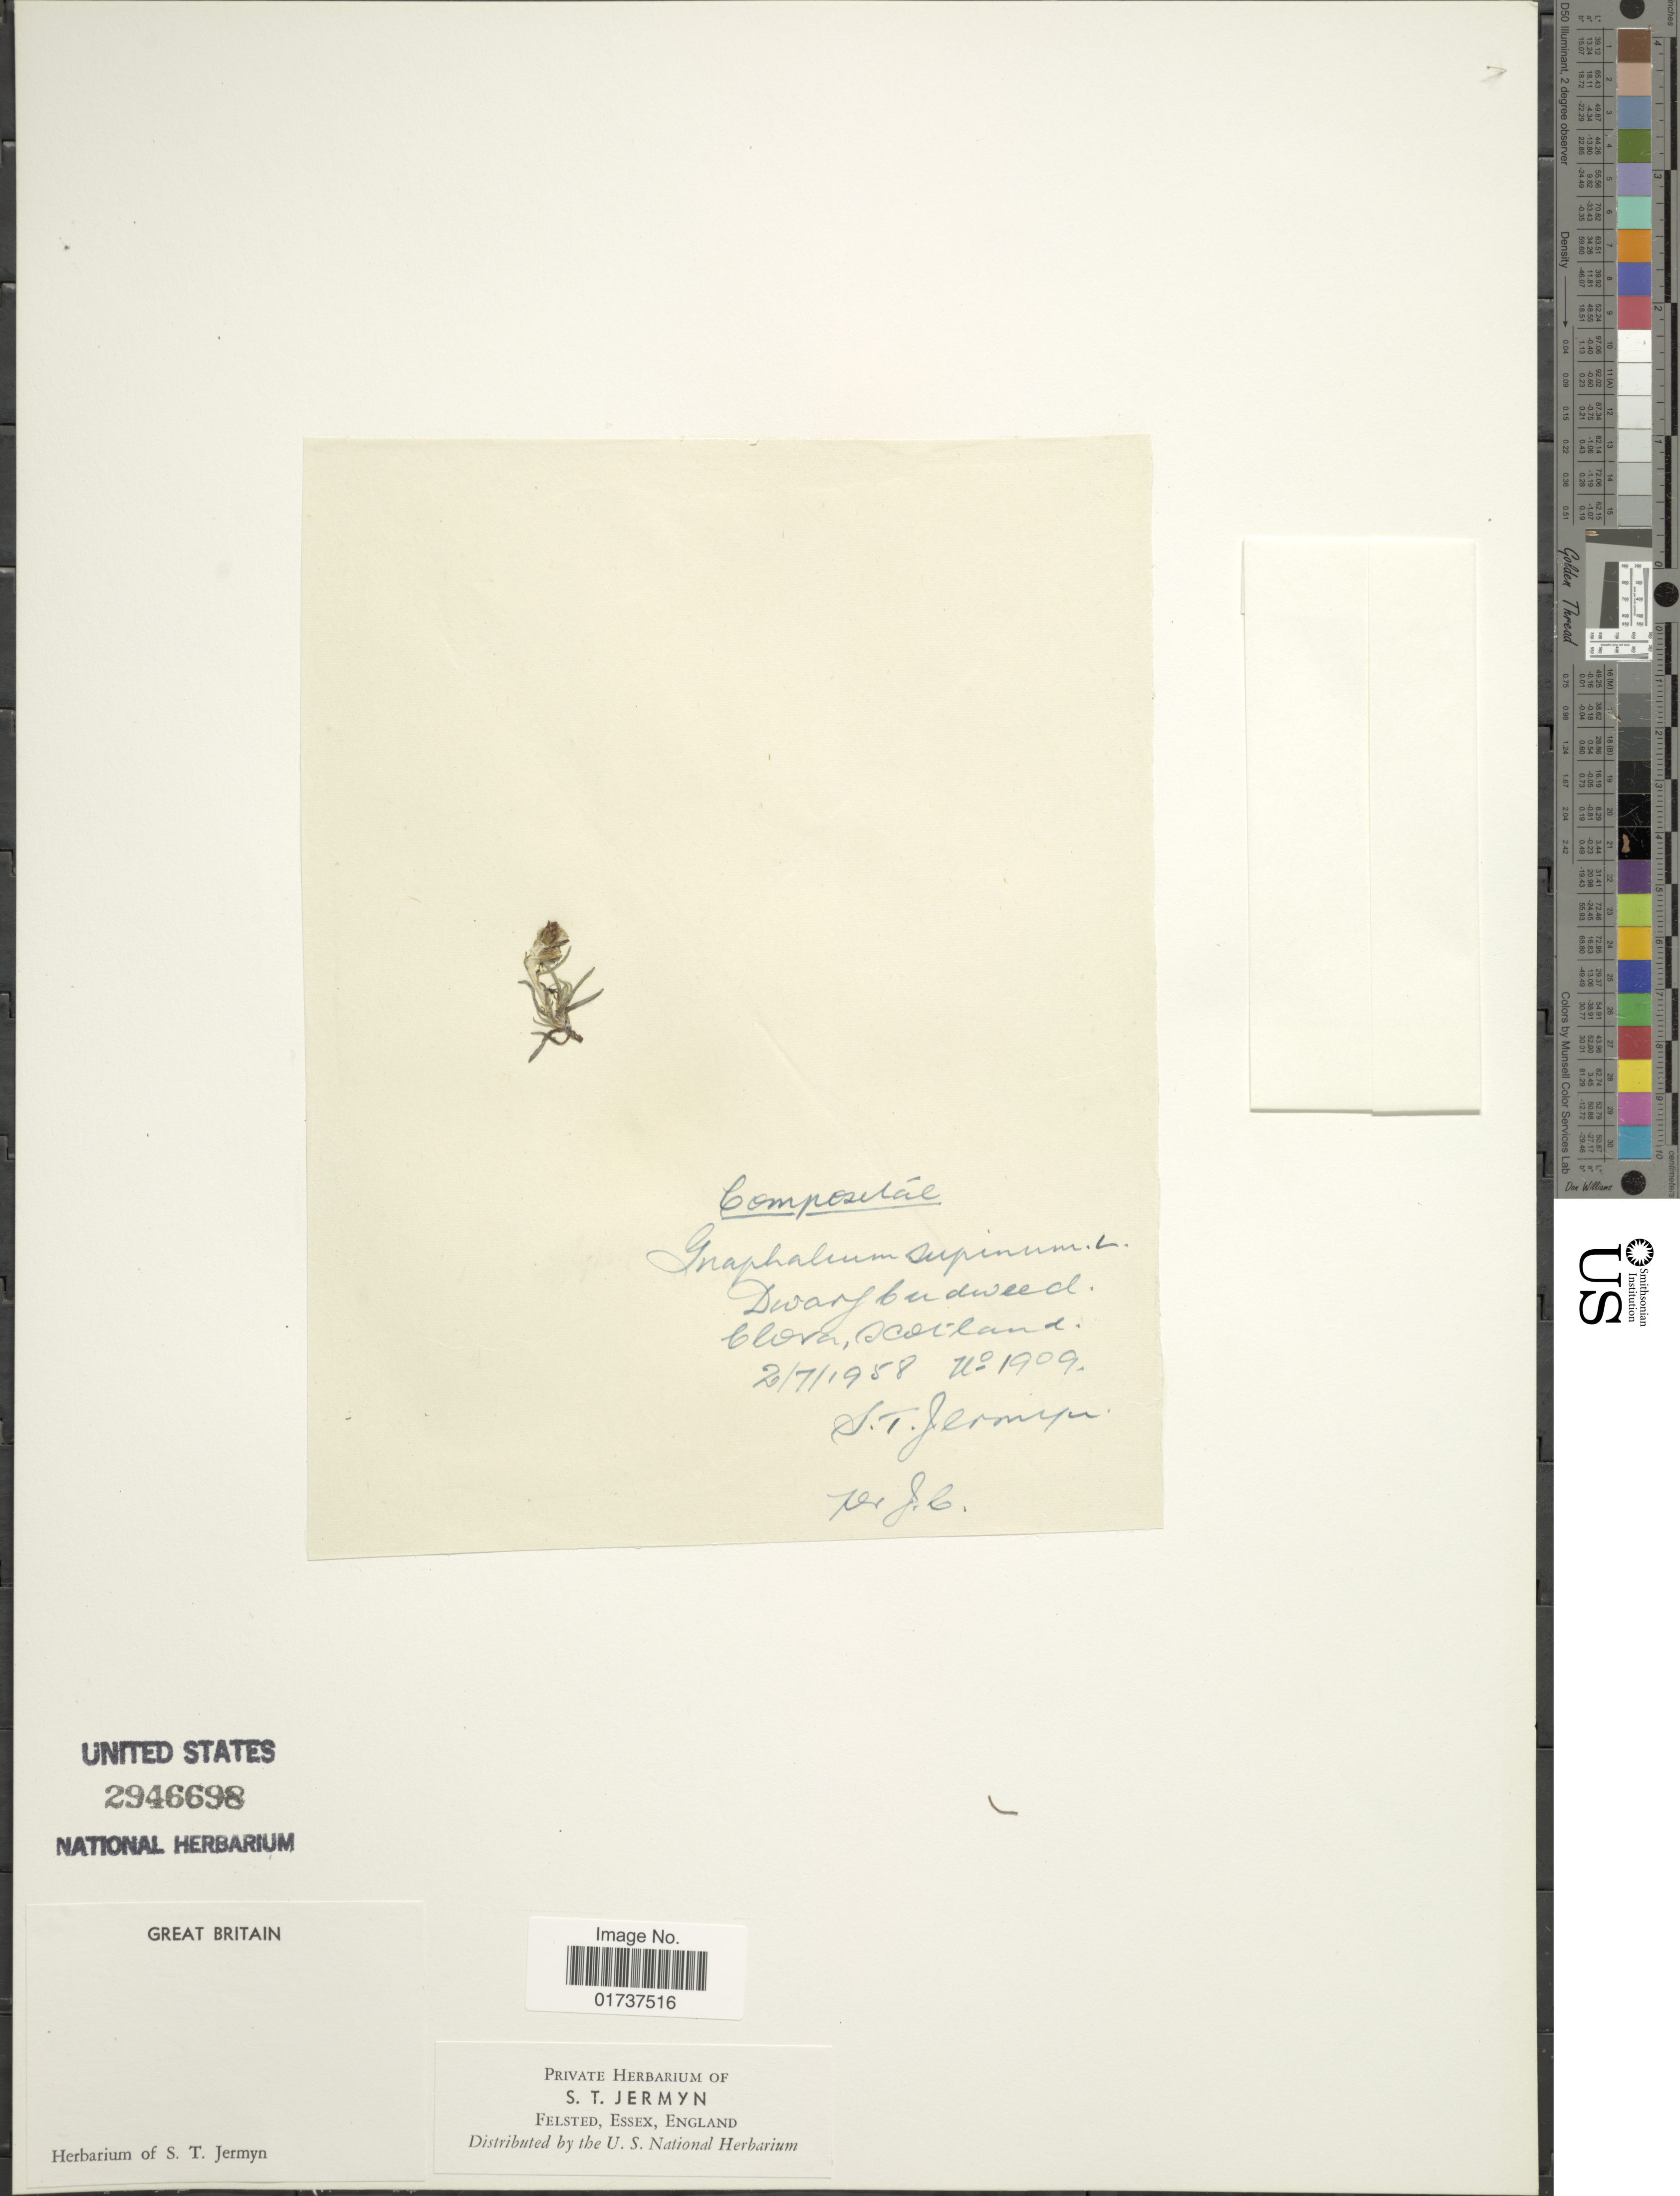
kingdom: Plantae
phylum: Tracheophyta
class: Magnoliopsida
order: Asterales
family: Asteraceae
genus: Gnaphalium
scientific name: Gnaphalium supinum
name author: L.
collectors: S. Jermyn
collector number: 1909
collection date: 1958-07-02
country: United Kingdom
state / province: Scotland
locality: Clova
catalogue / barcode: US 2946698